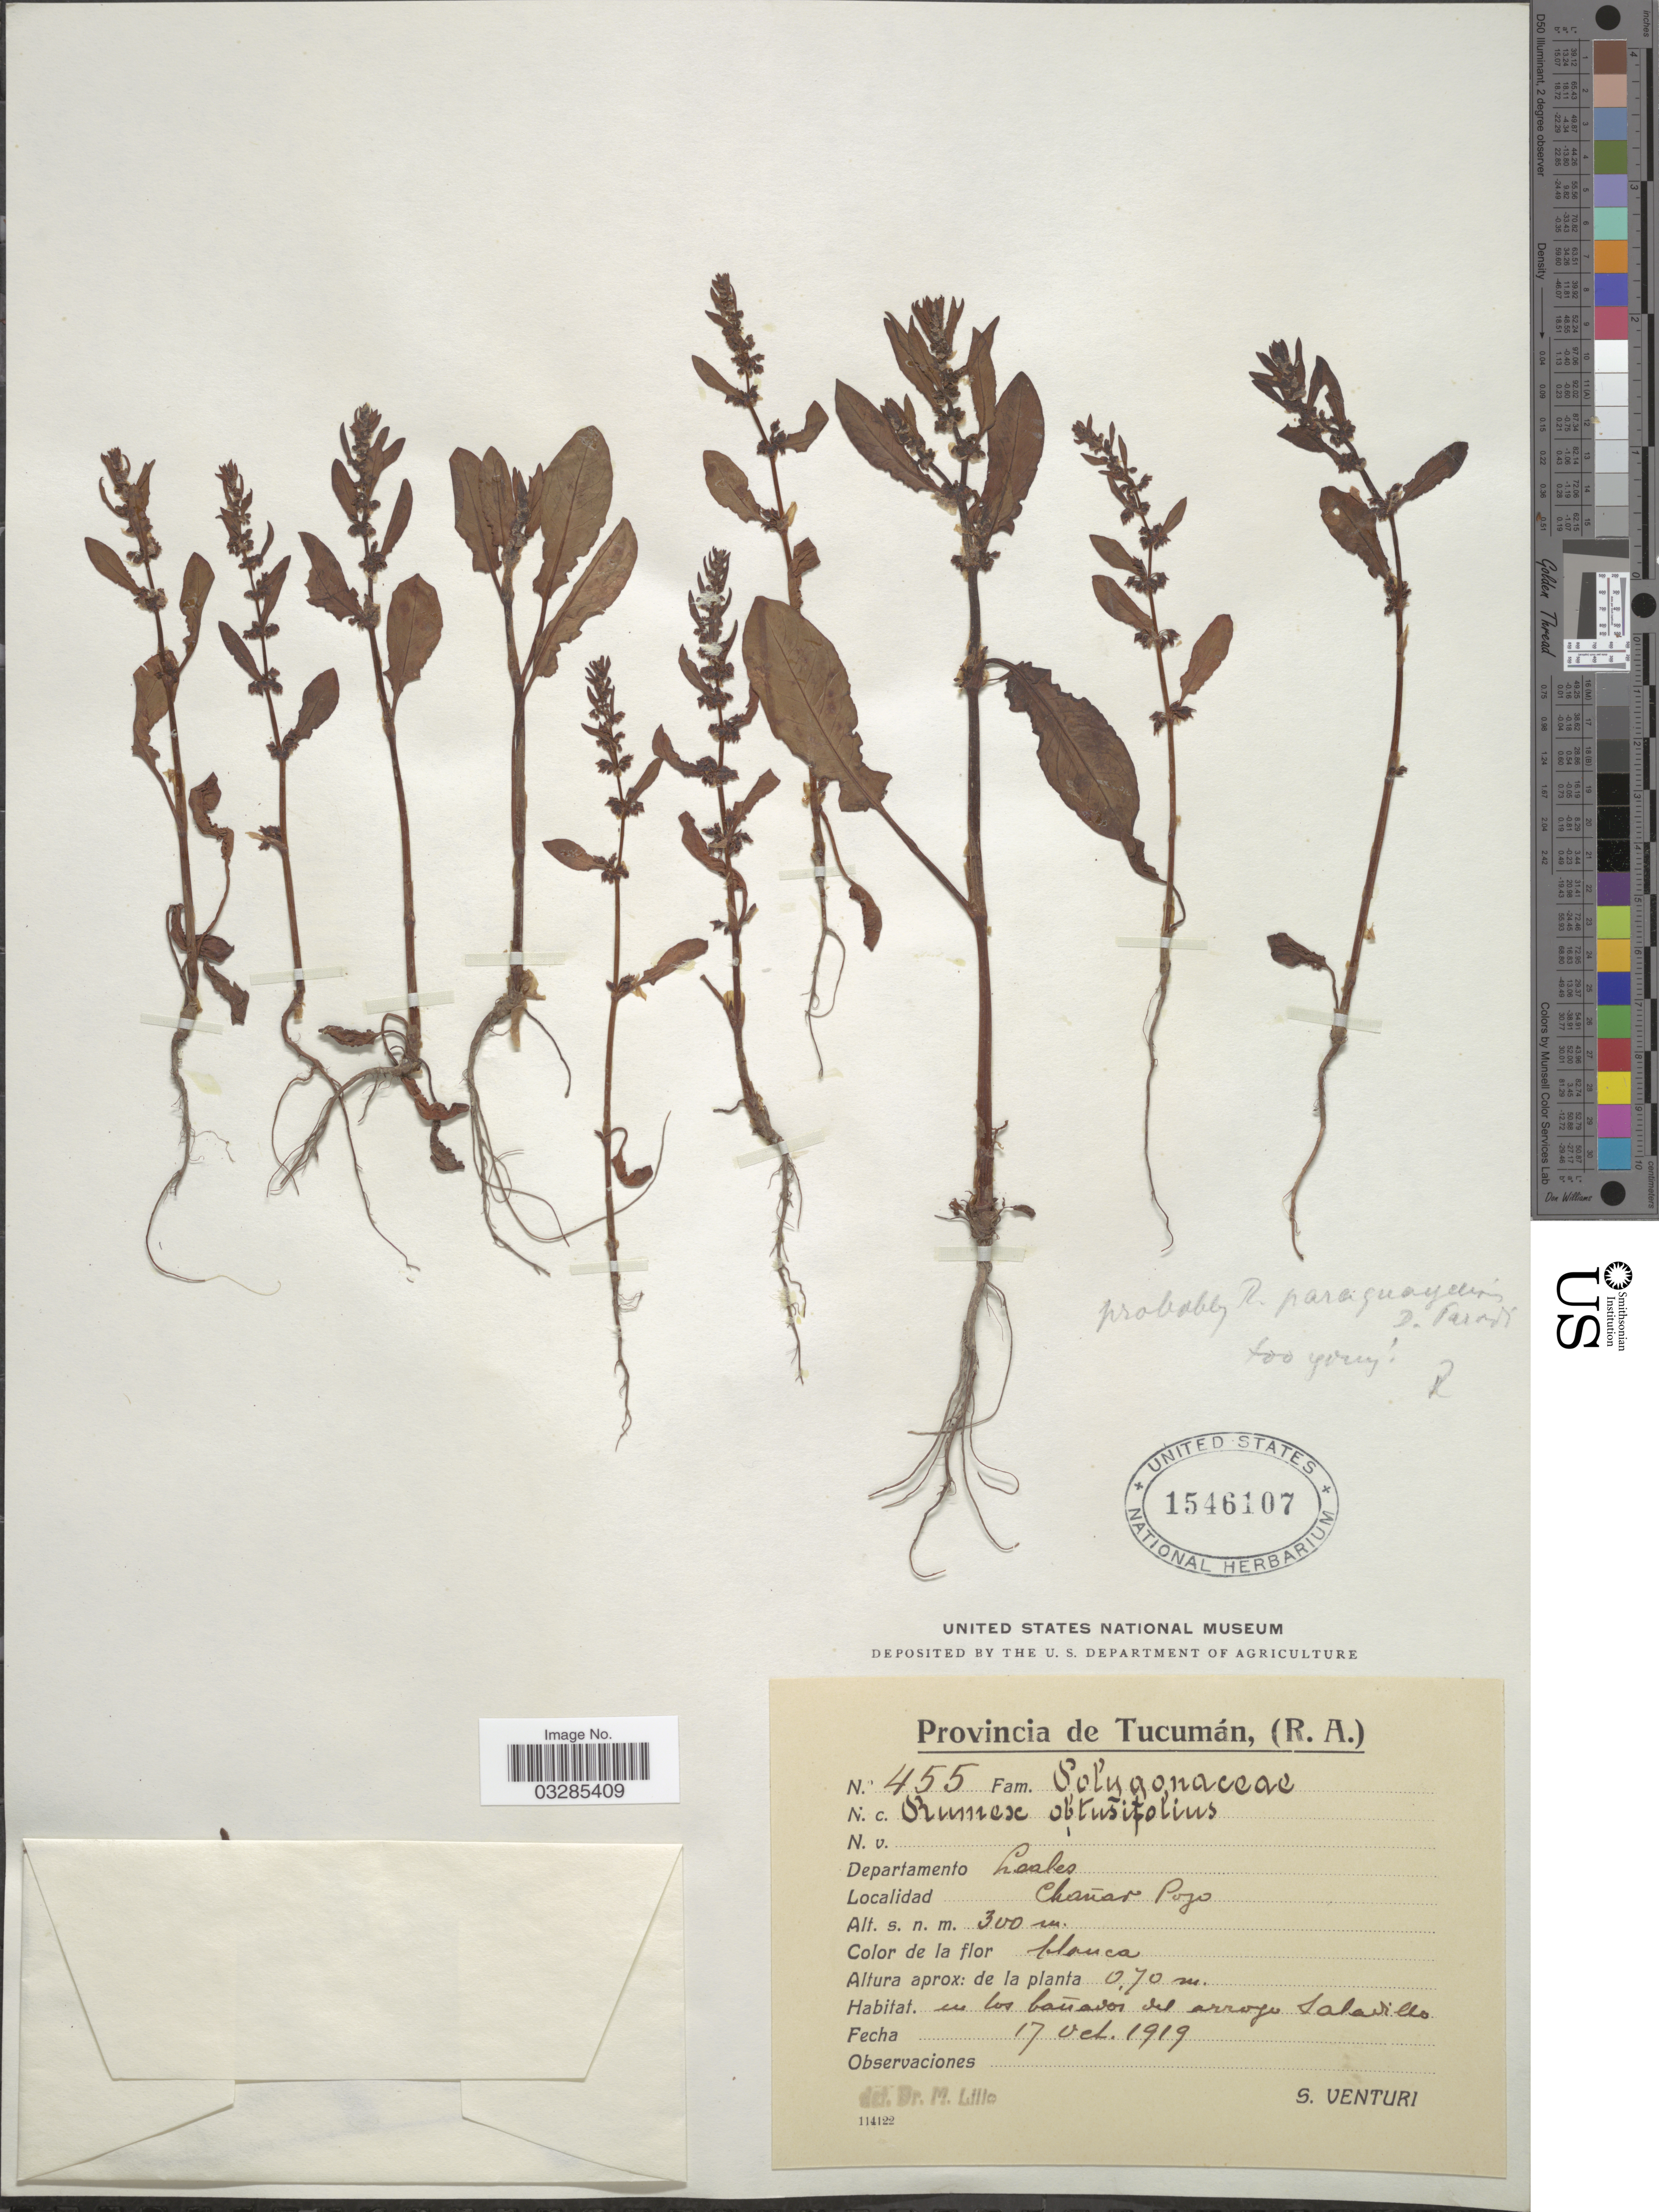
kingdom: Plantae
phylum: Tracheophyta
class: Magnoliopsida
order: Caryophyllales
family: Polygonaceae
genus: Rumex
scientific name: Rumex paraguayensis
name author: Parodi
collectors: S. Venturi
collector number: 455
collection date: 1919-02-17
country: Argentina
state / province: Tucuman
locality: Departamento Leales. Chañar Pozo.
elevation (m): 300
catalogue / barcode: US 1546107